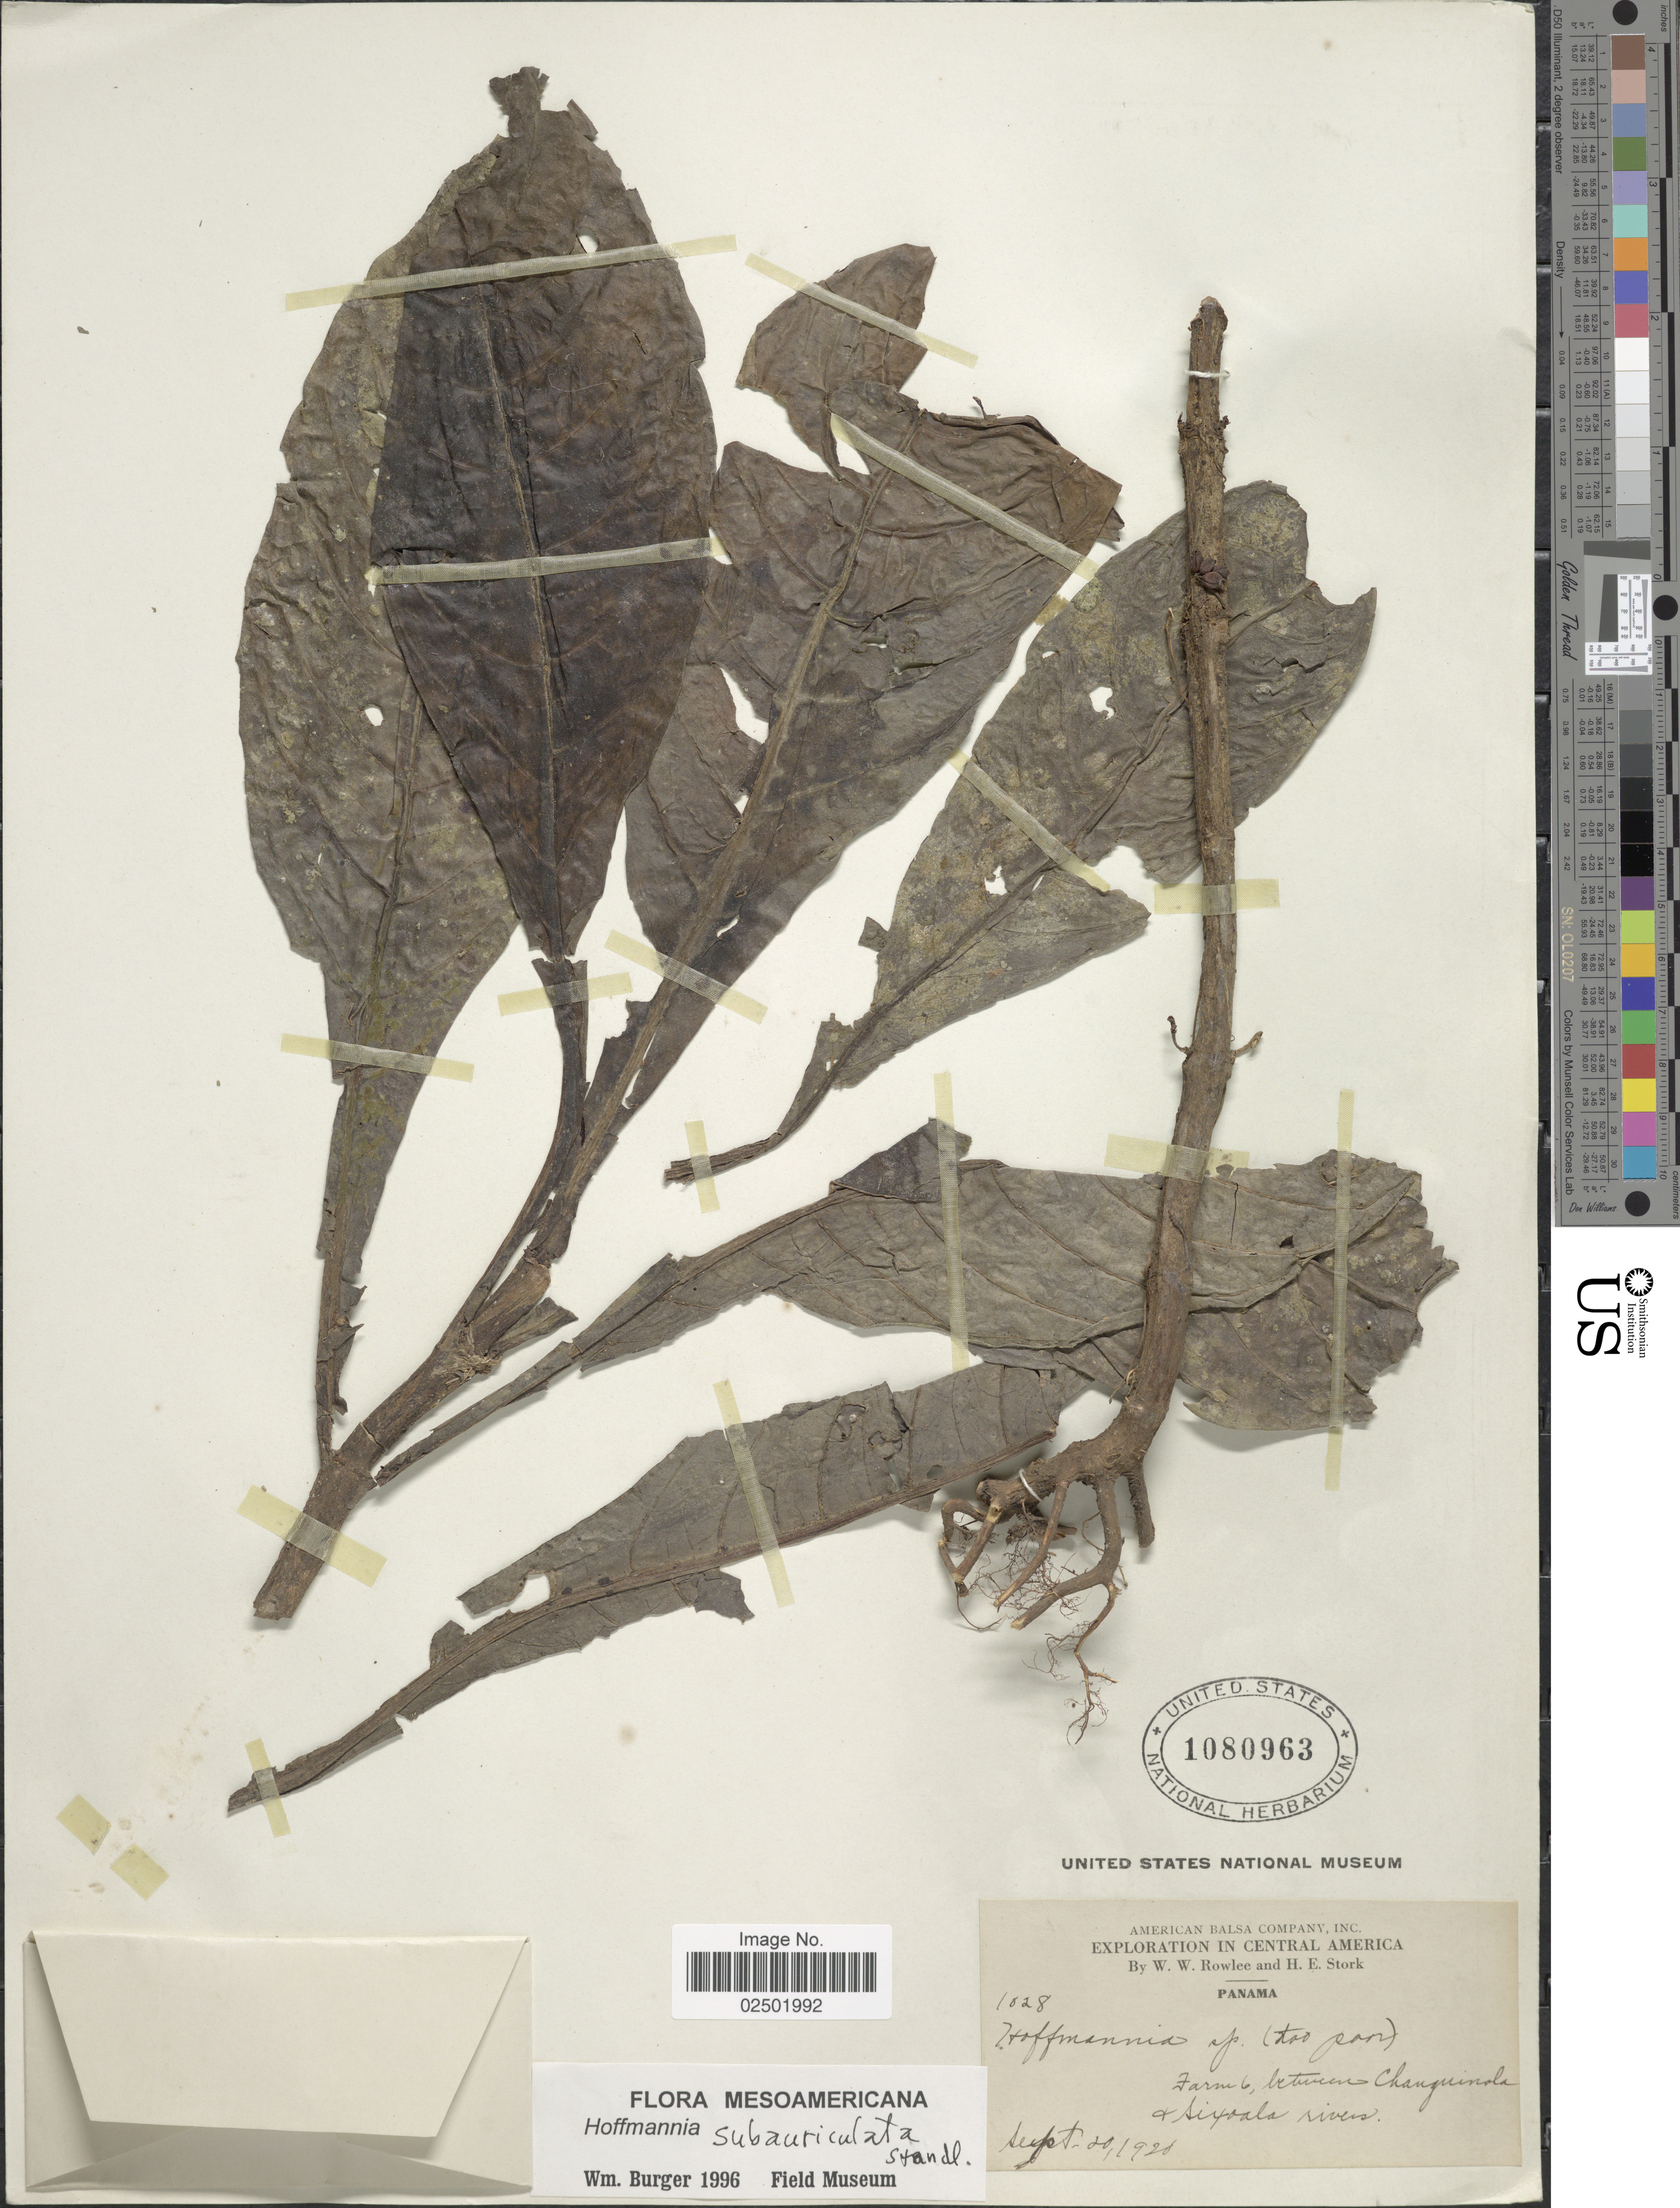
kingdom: Plantae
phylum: Tracheophyta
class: Magnoliopsida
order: Gentianales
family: Rubiaceae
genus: Hoffmannia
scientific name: Hoffmannia subauriculata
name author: Standl.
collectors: W. W. Rowlee & H. E. Stork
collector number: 1028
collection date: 1920-09-20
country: Panama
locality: Farm 6, between Changuinola & Sixoala rivers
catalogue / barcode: US 1080963